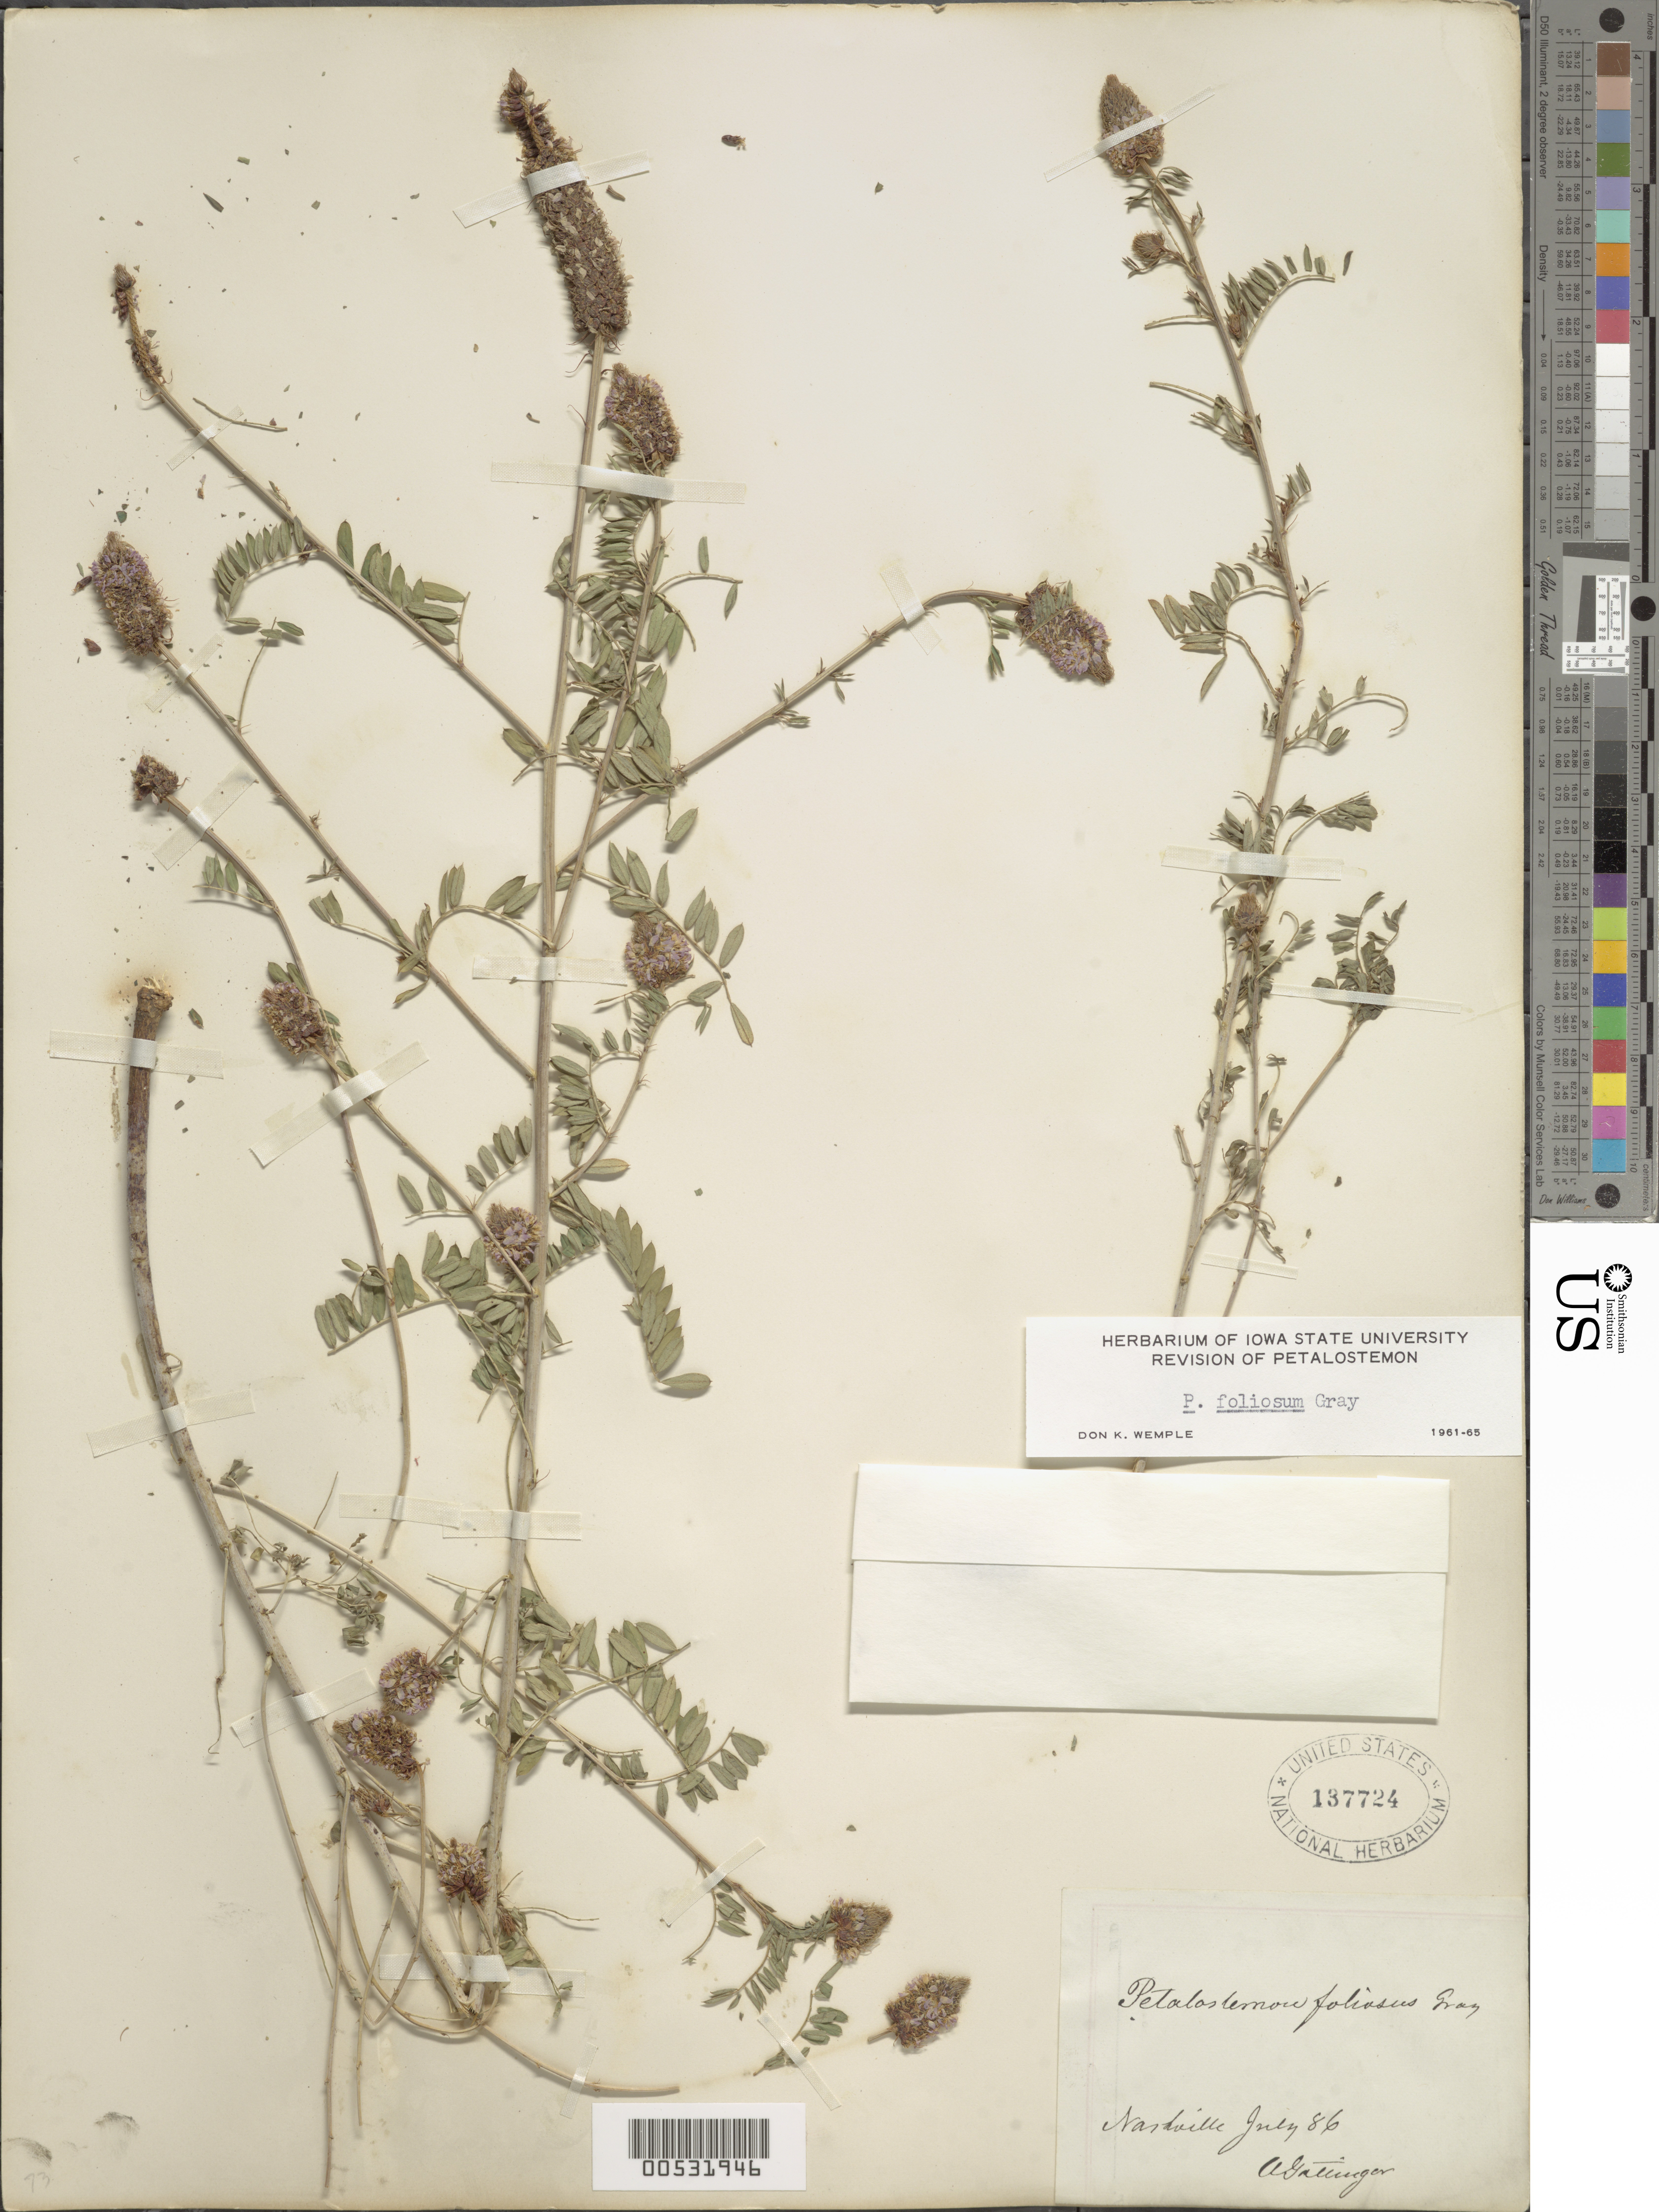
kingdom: Plantae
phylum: Tracheophyta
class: Magnoliopsida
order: Fabales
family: Fabaceae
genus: Dalea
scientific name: Dalea foliosa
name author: (Aiton) Barneby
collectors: A. Gattinger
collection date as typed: Jul 1886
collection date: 1886-07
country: United States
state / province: Tennessee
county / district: Davidson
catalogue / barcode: US 137724